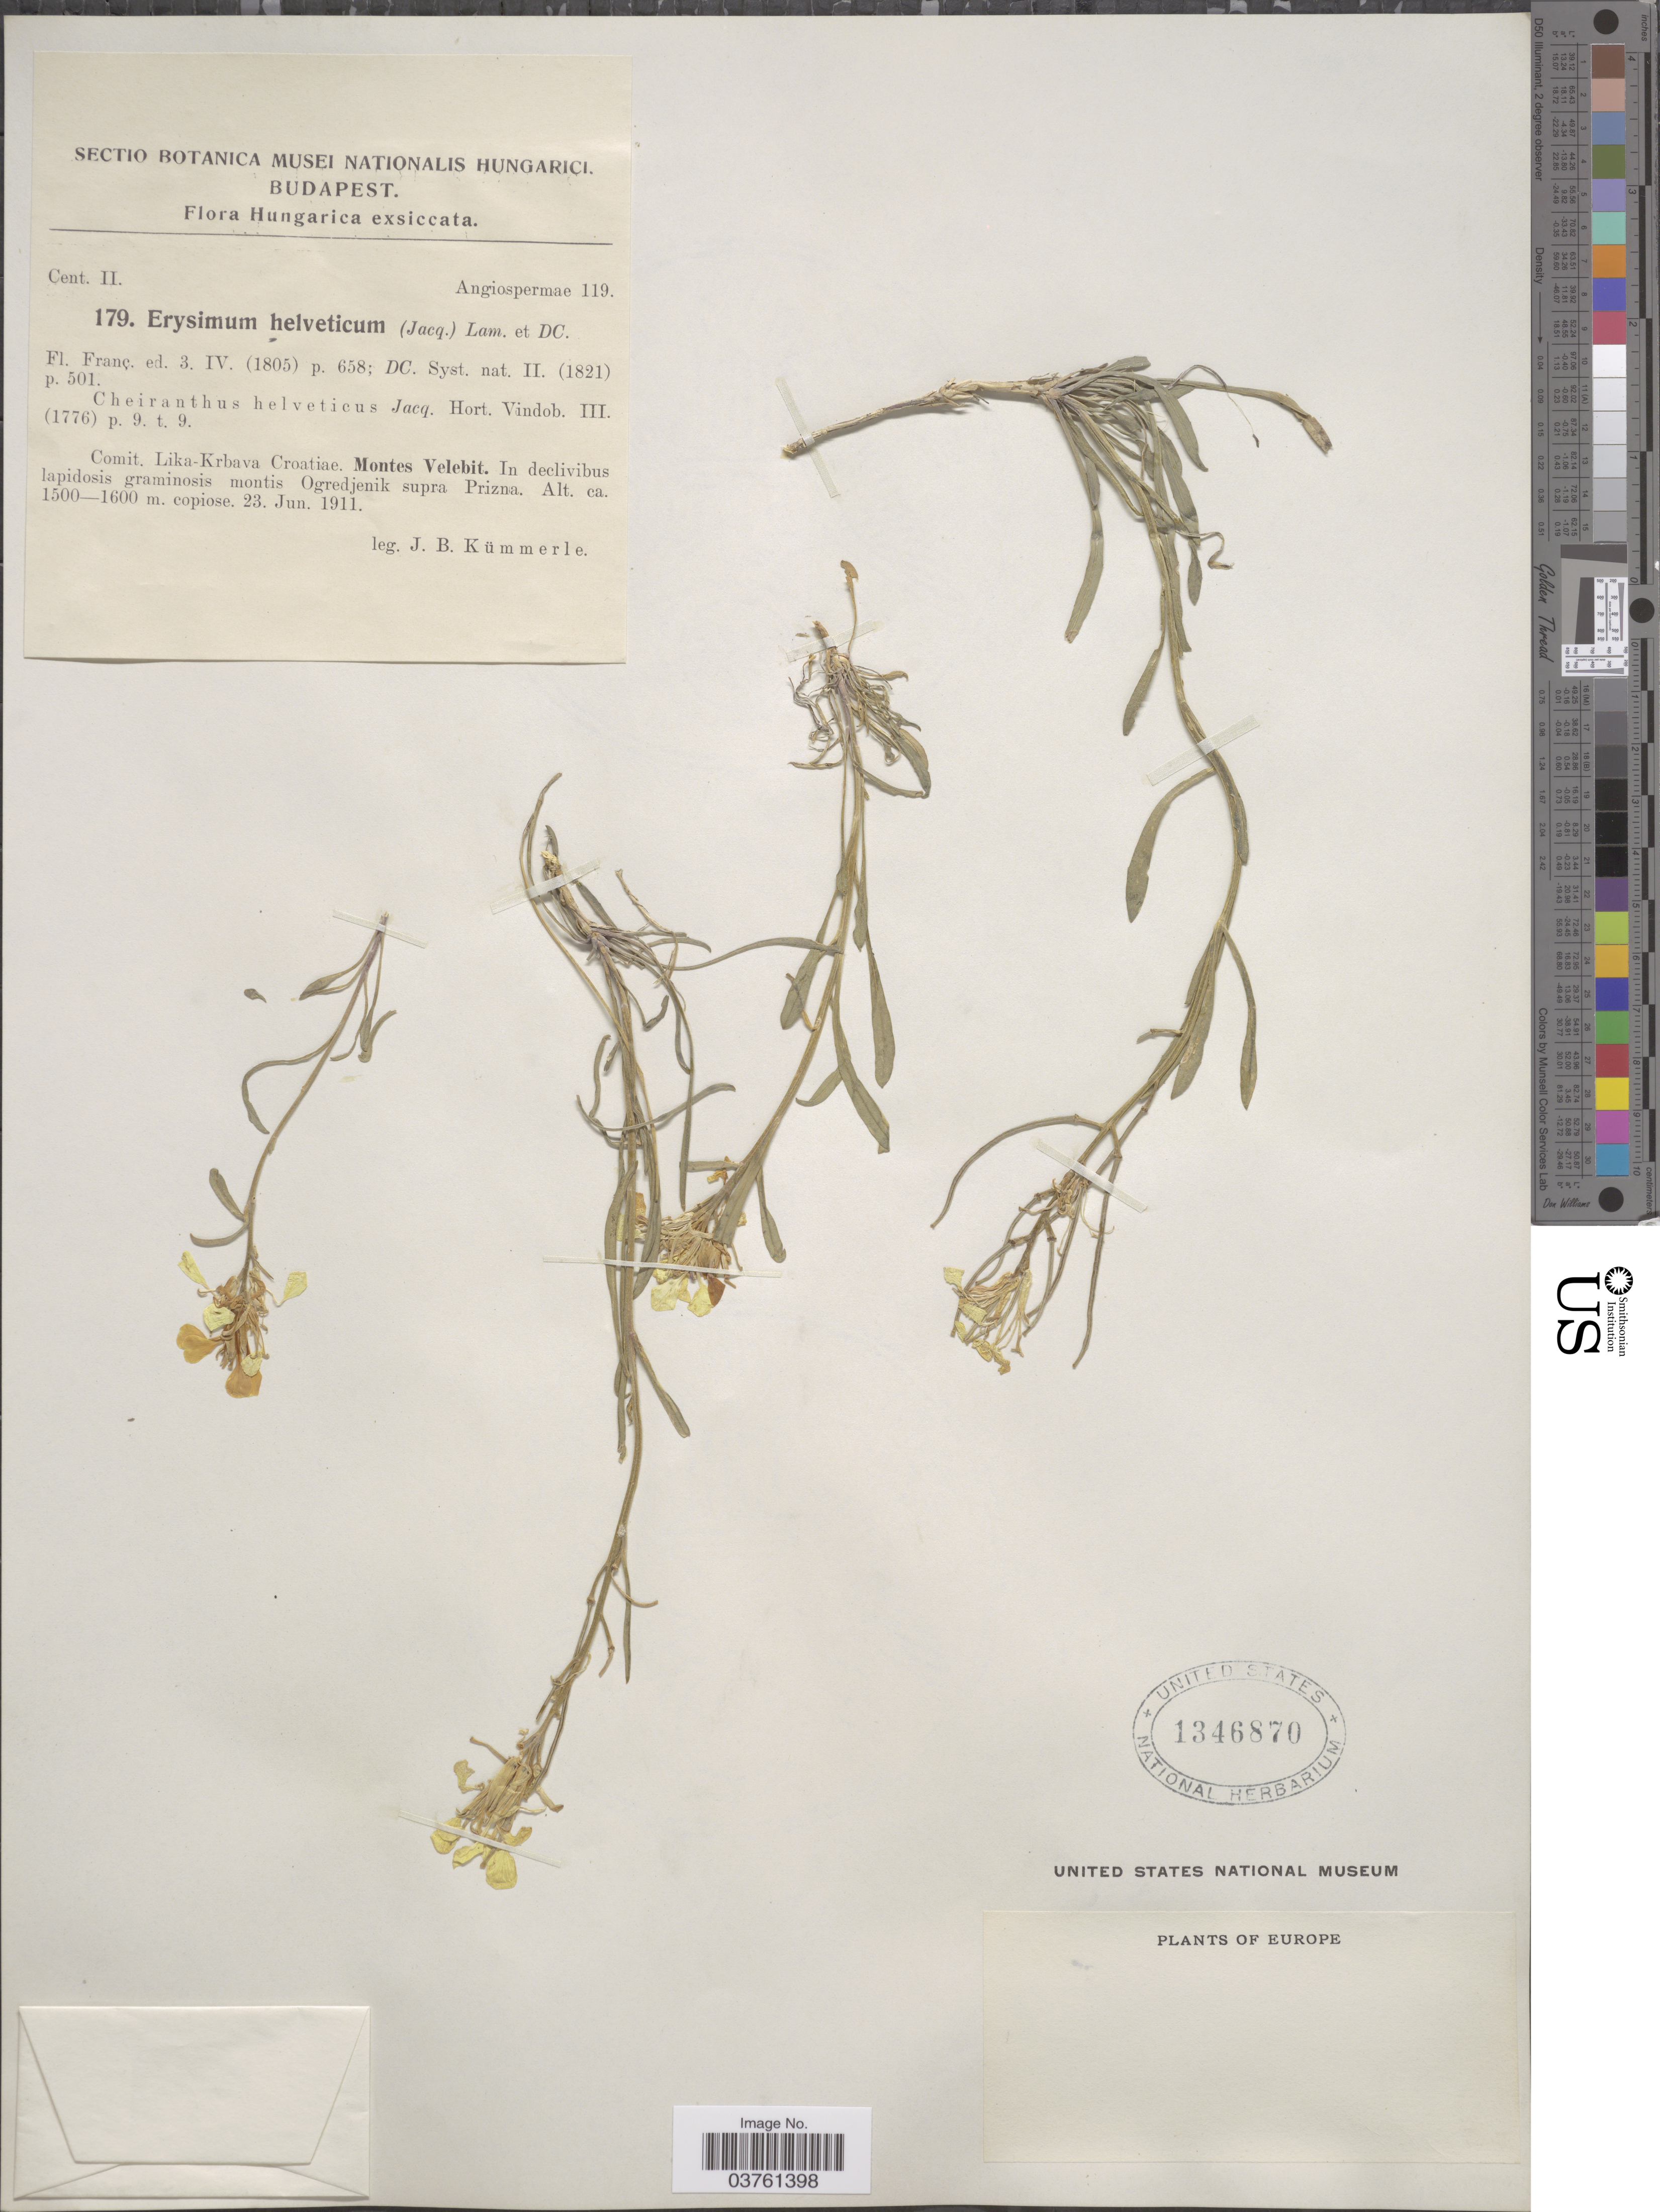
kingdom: Plantae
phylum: Tracheophyta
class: Magnoliopsida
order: Brassicales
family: Brassicaceae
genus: Erysimum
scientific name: Erysimum helveticum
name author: Griseb.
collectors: J. Kummerle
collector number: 179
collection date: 1911-06-23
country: Hungary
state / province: Budapest, Capital District of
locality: Comit. Lika-Krbava Croatiae. Montes Velebit. In declivibus lapidosis graminosis montis Ogredjenik supra Prizna.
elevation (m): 1500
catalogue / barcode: US 1346870